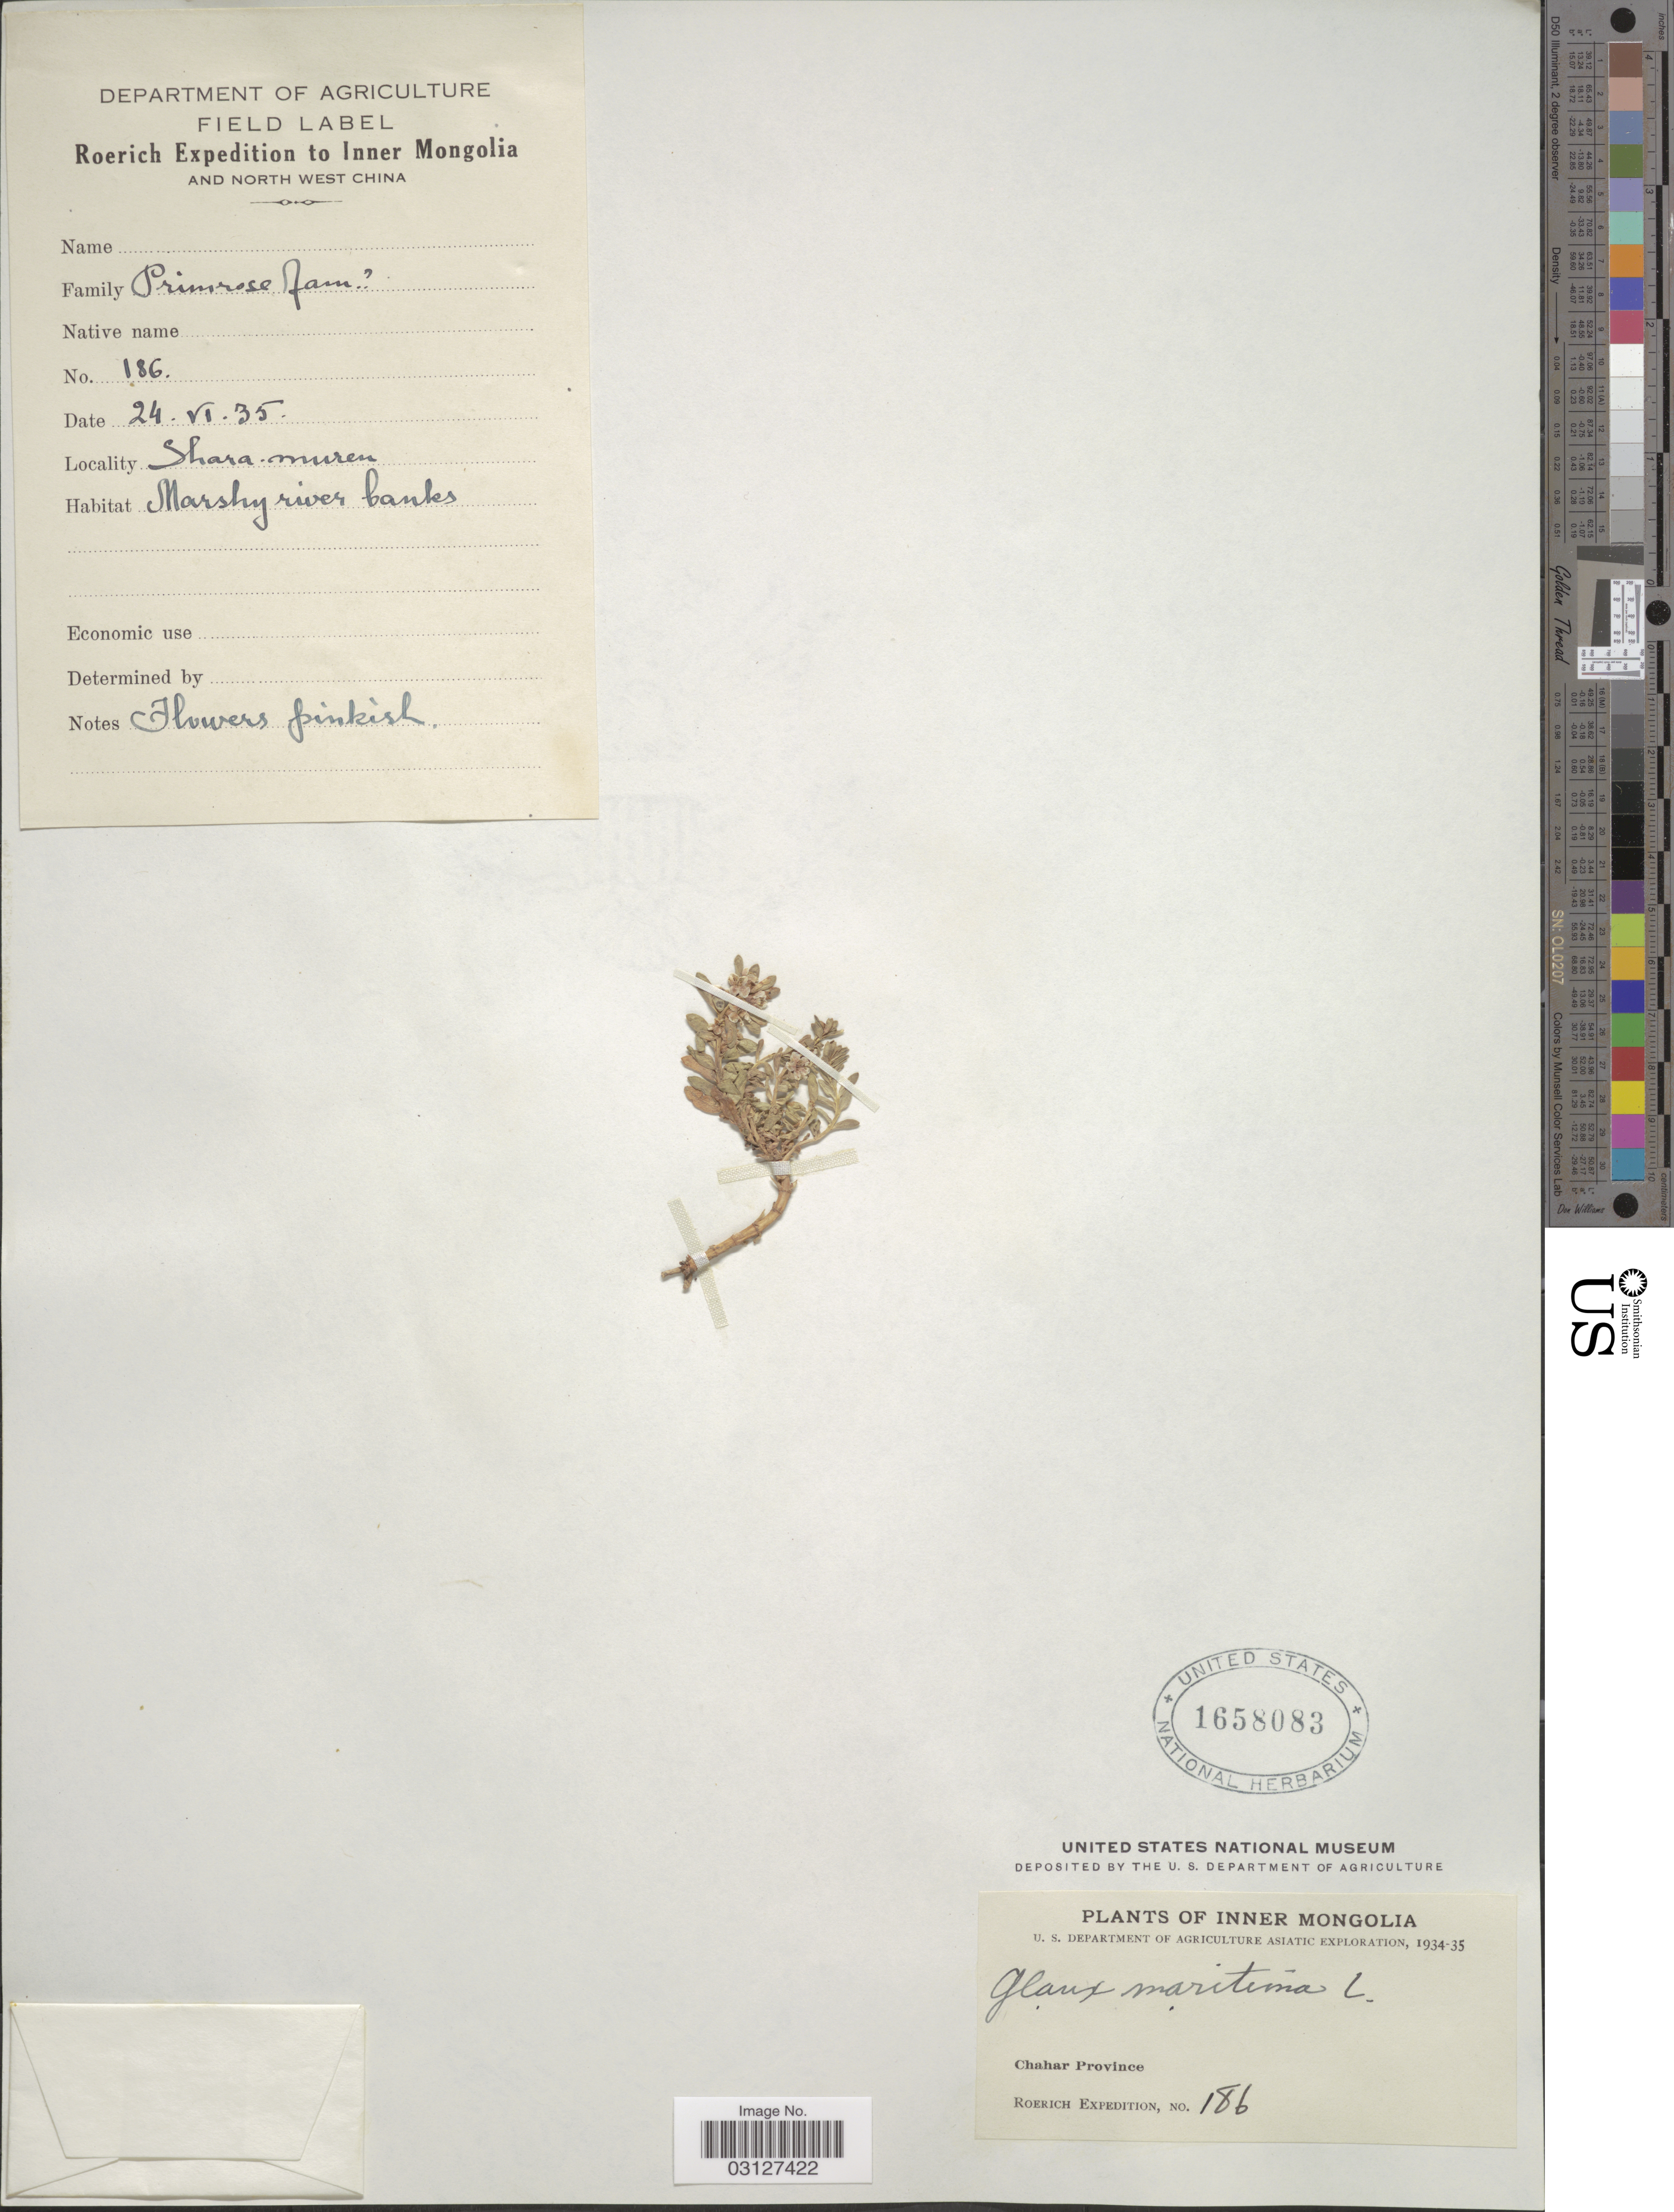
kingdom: Plantae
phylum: Tracheophyta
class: Magnoliopsida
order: Ericales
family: Primulaceae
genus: Glaux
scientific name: Glaux maritima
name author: L.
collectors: Roerich Expedition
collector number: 186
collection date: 1935-06-24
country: China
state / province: Nei Monggol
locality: Inner Mongolia and North West China. Shara-muren. Chahar Province.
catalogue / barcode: US 1658083